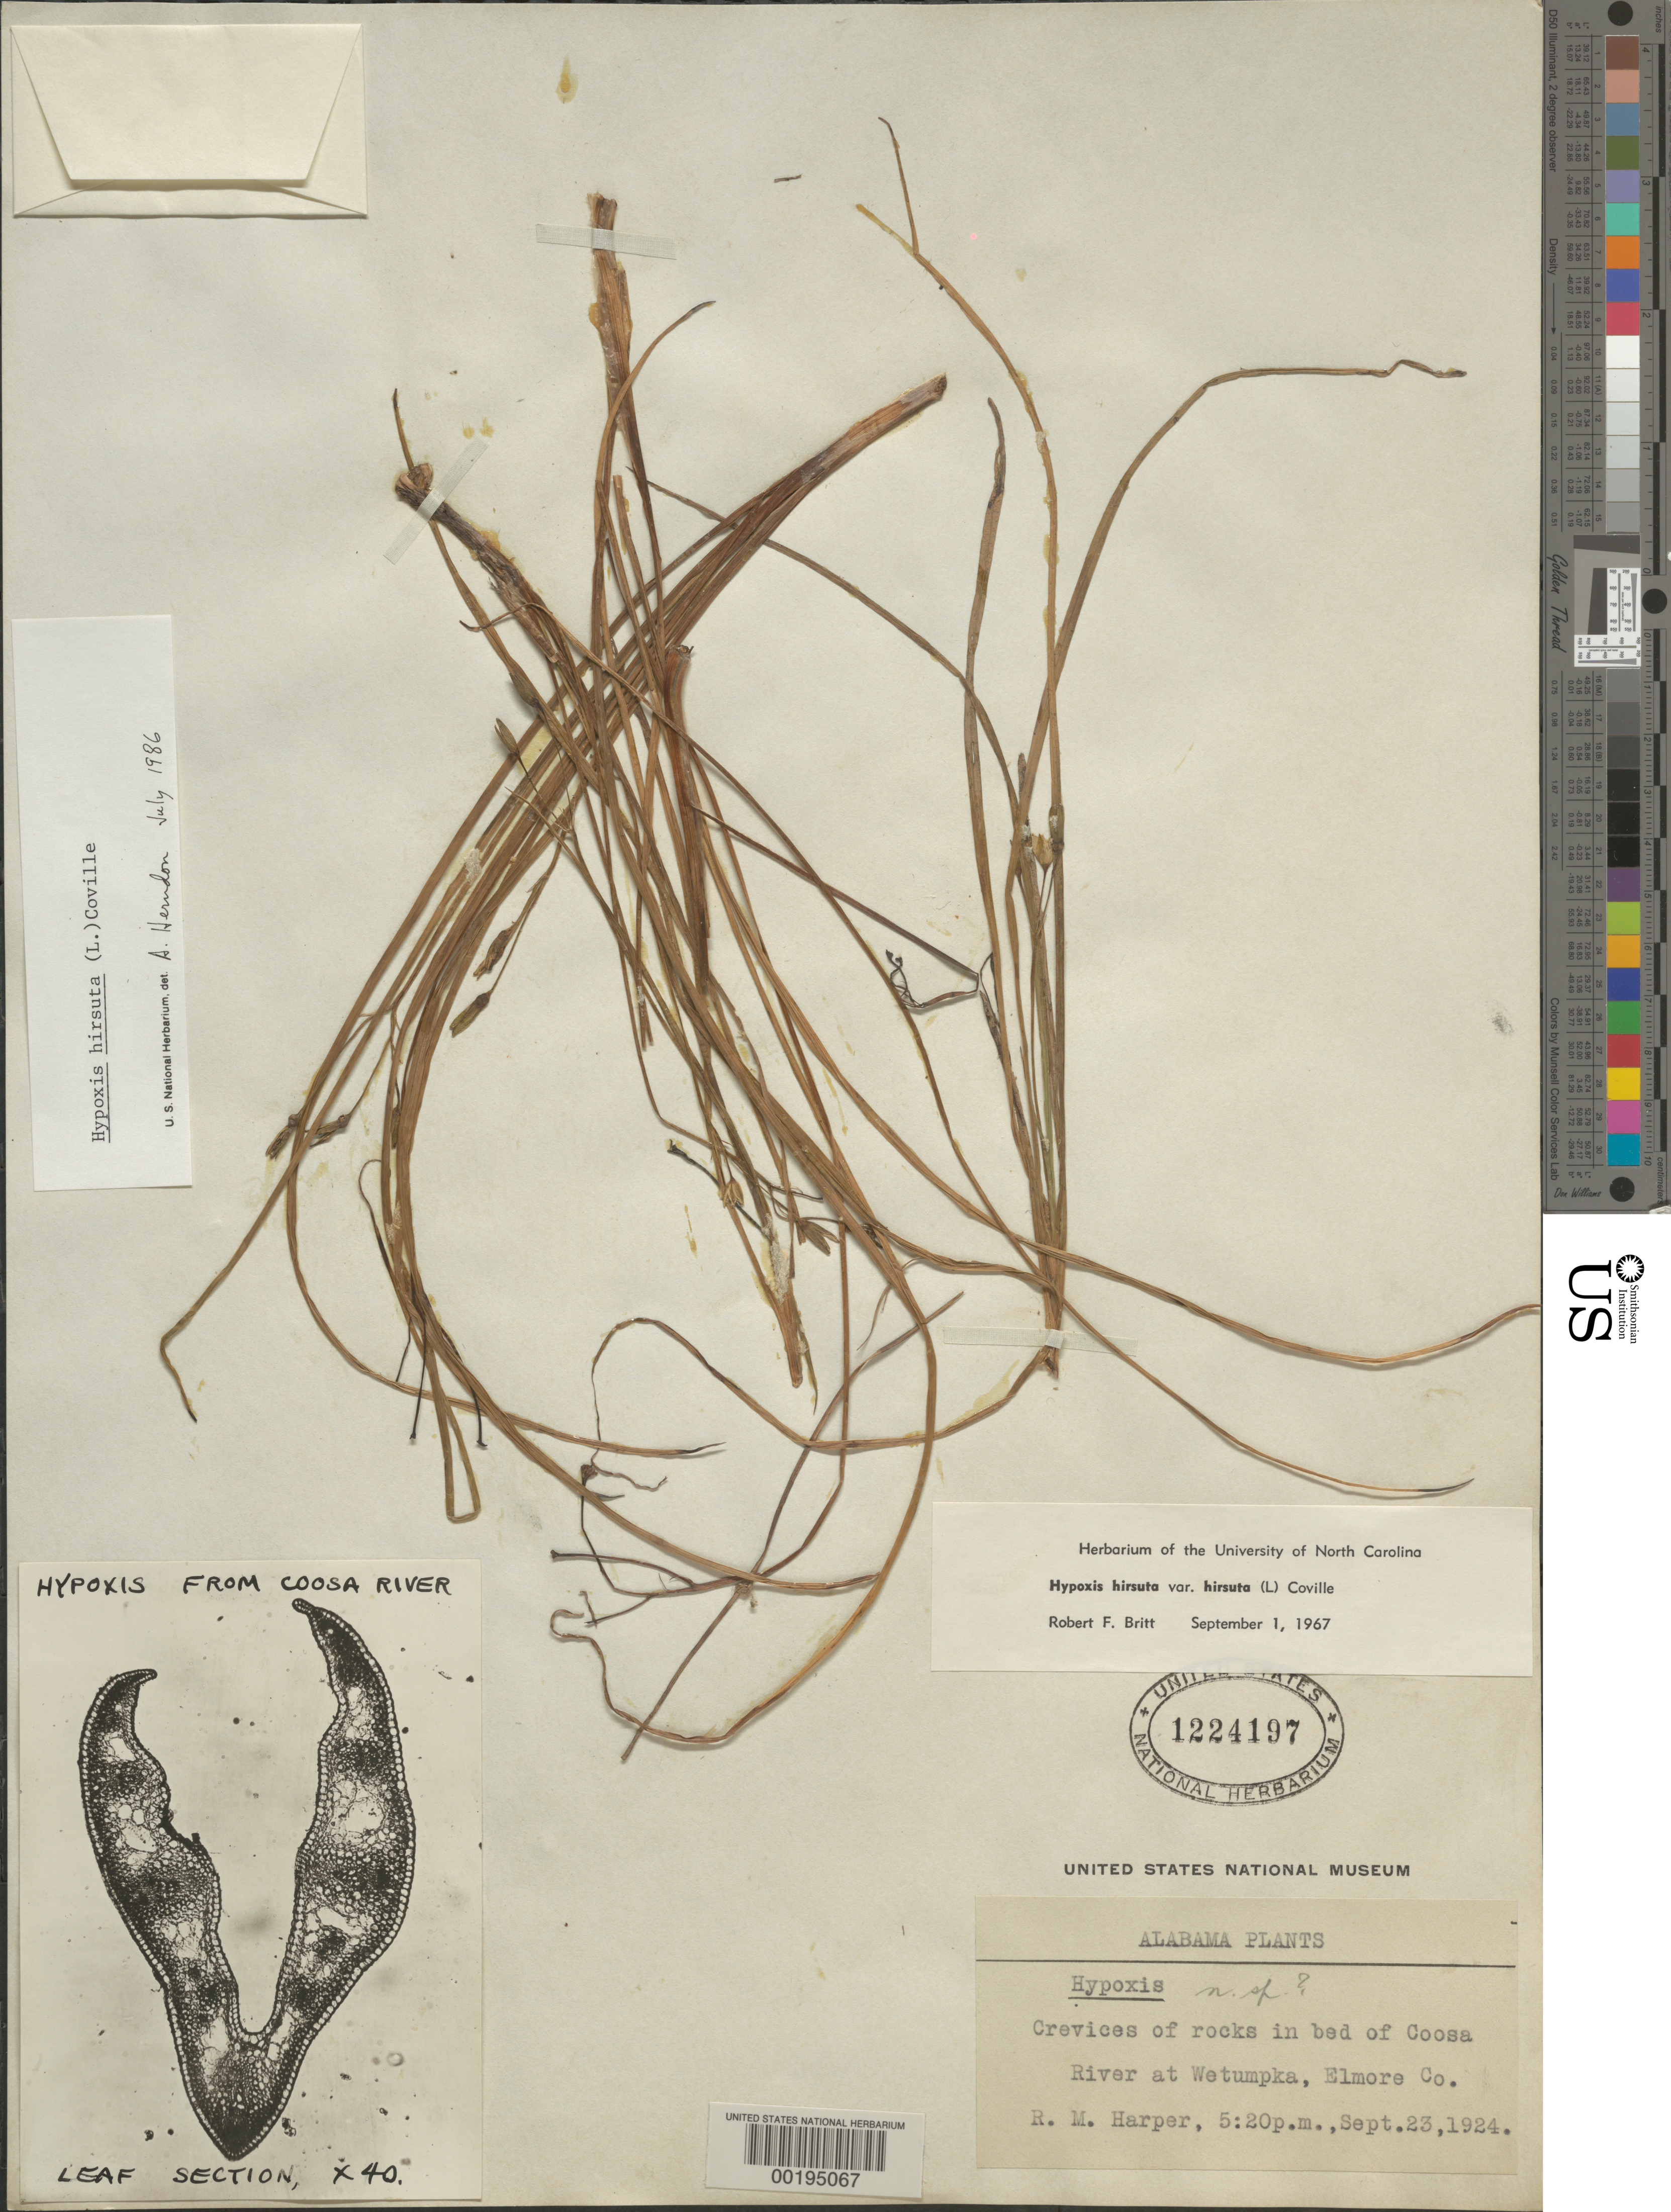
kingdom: Plantae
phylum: Tracheophyta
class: Liliopsida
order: Asparagales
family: Hypoxidaceae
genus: Hypoxis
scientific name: Hypoxis hirsuta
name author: (L.) Coville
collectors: R. M. Harper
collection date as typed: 23 Sep 1924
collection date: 1924-09-23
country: United States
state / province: Alabama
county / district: Elmore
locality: Coosa river at wetumpka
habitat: Crevices of rocks in bed of river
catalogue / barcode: US 1224197